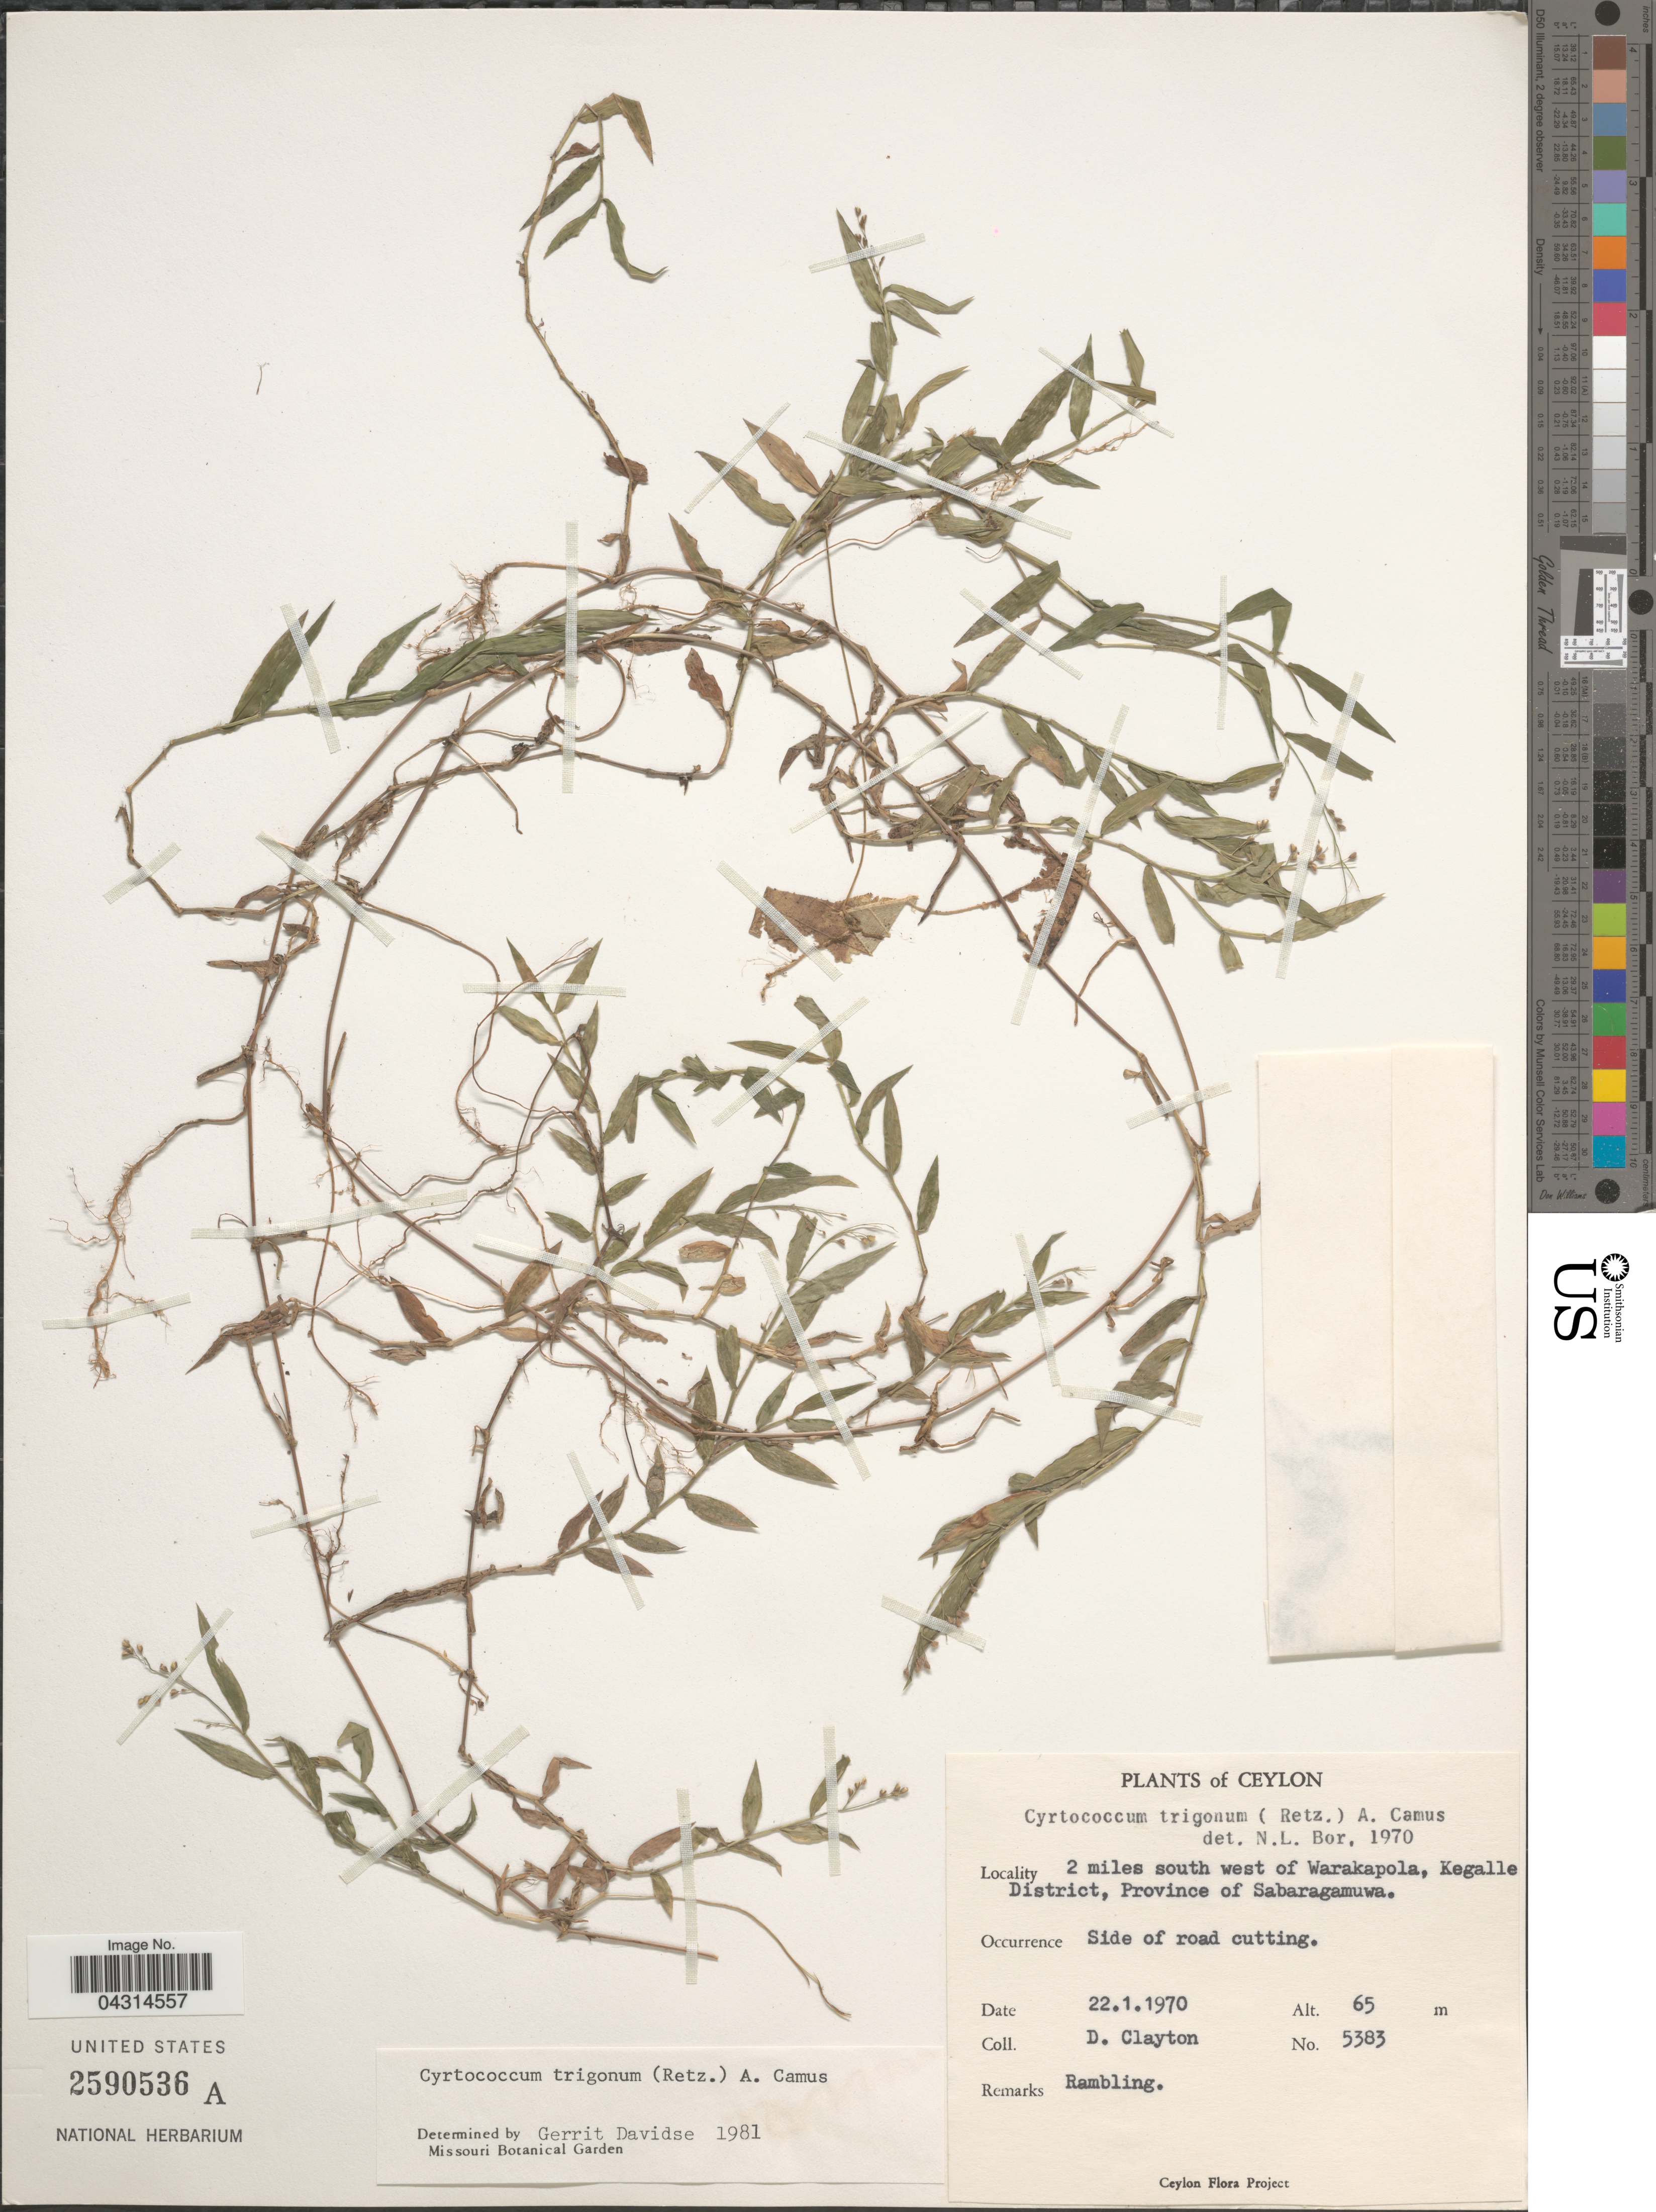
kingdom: Plantae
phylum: Tracheophyta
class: Liliopsida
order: Poales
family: Poaceae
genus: Cyrtococcum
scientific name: Cyrtococcum trigonum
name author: (Retz.) A. Camus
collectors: D. Clayton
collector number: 5383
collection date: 1970-11-22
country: Sri Lanka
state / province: Sabaragamuwa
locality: Ceylon. 2 miles south west of Warakapola, Kegalle District.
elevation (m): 65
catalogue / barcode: US 2590536A